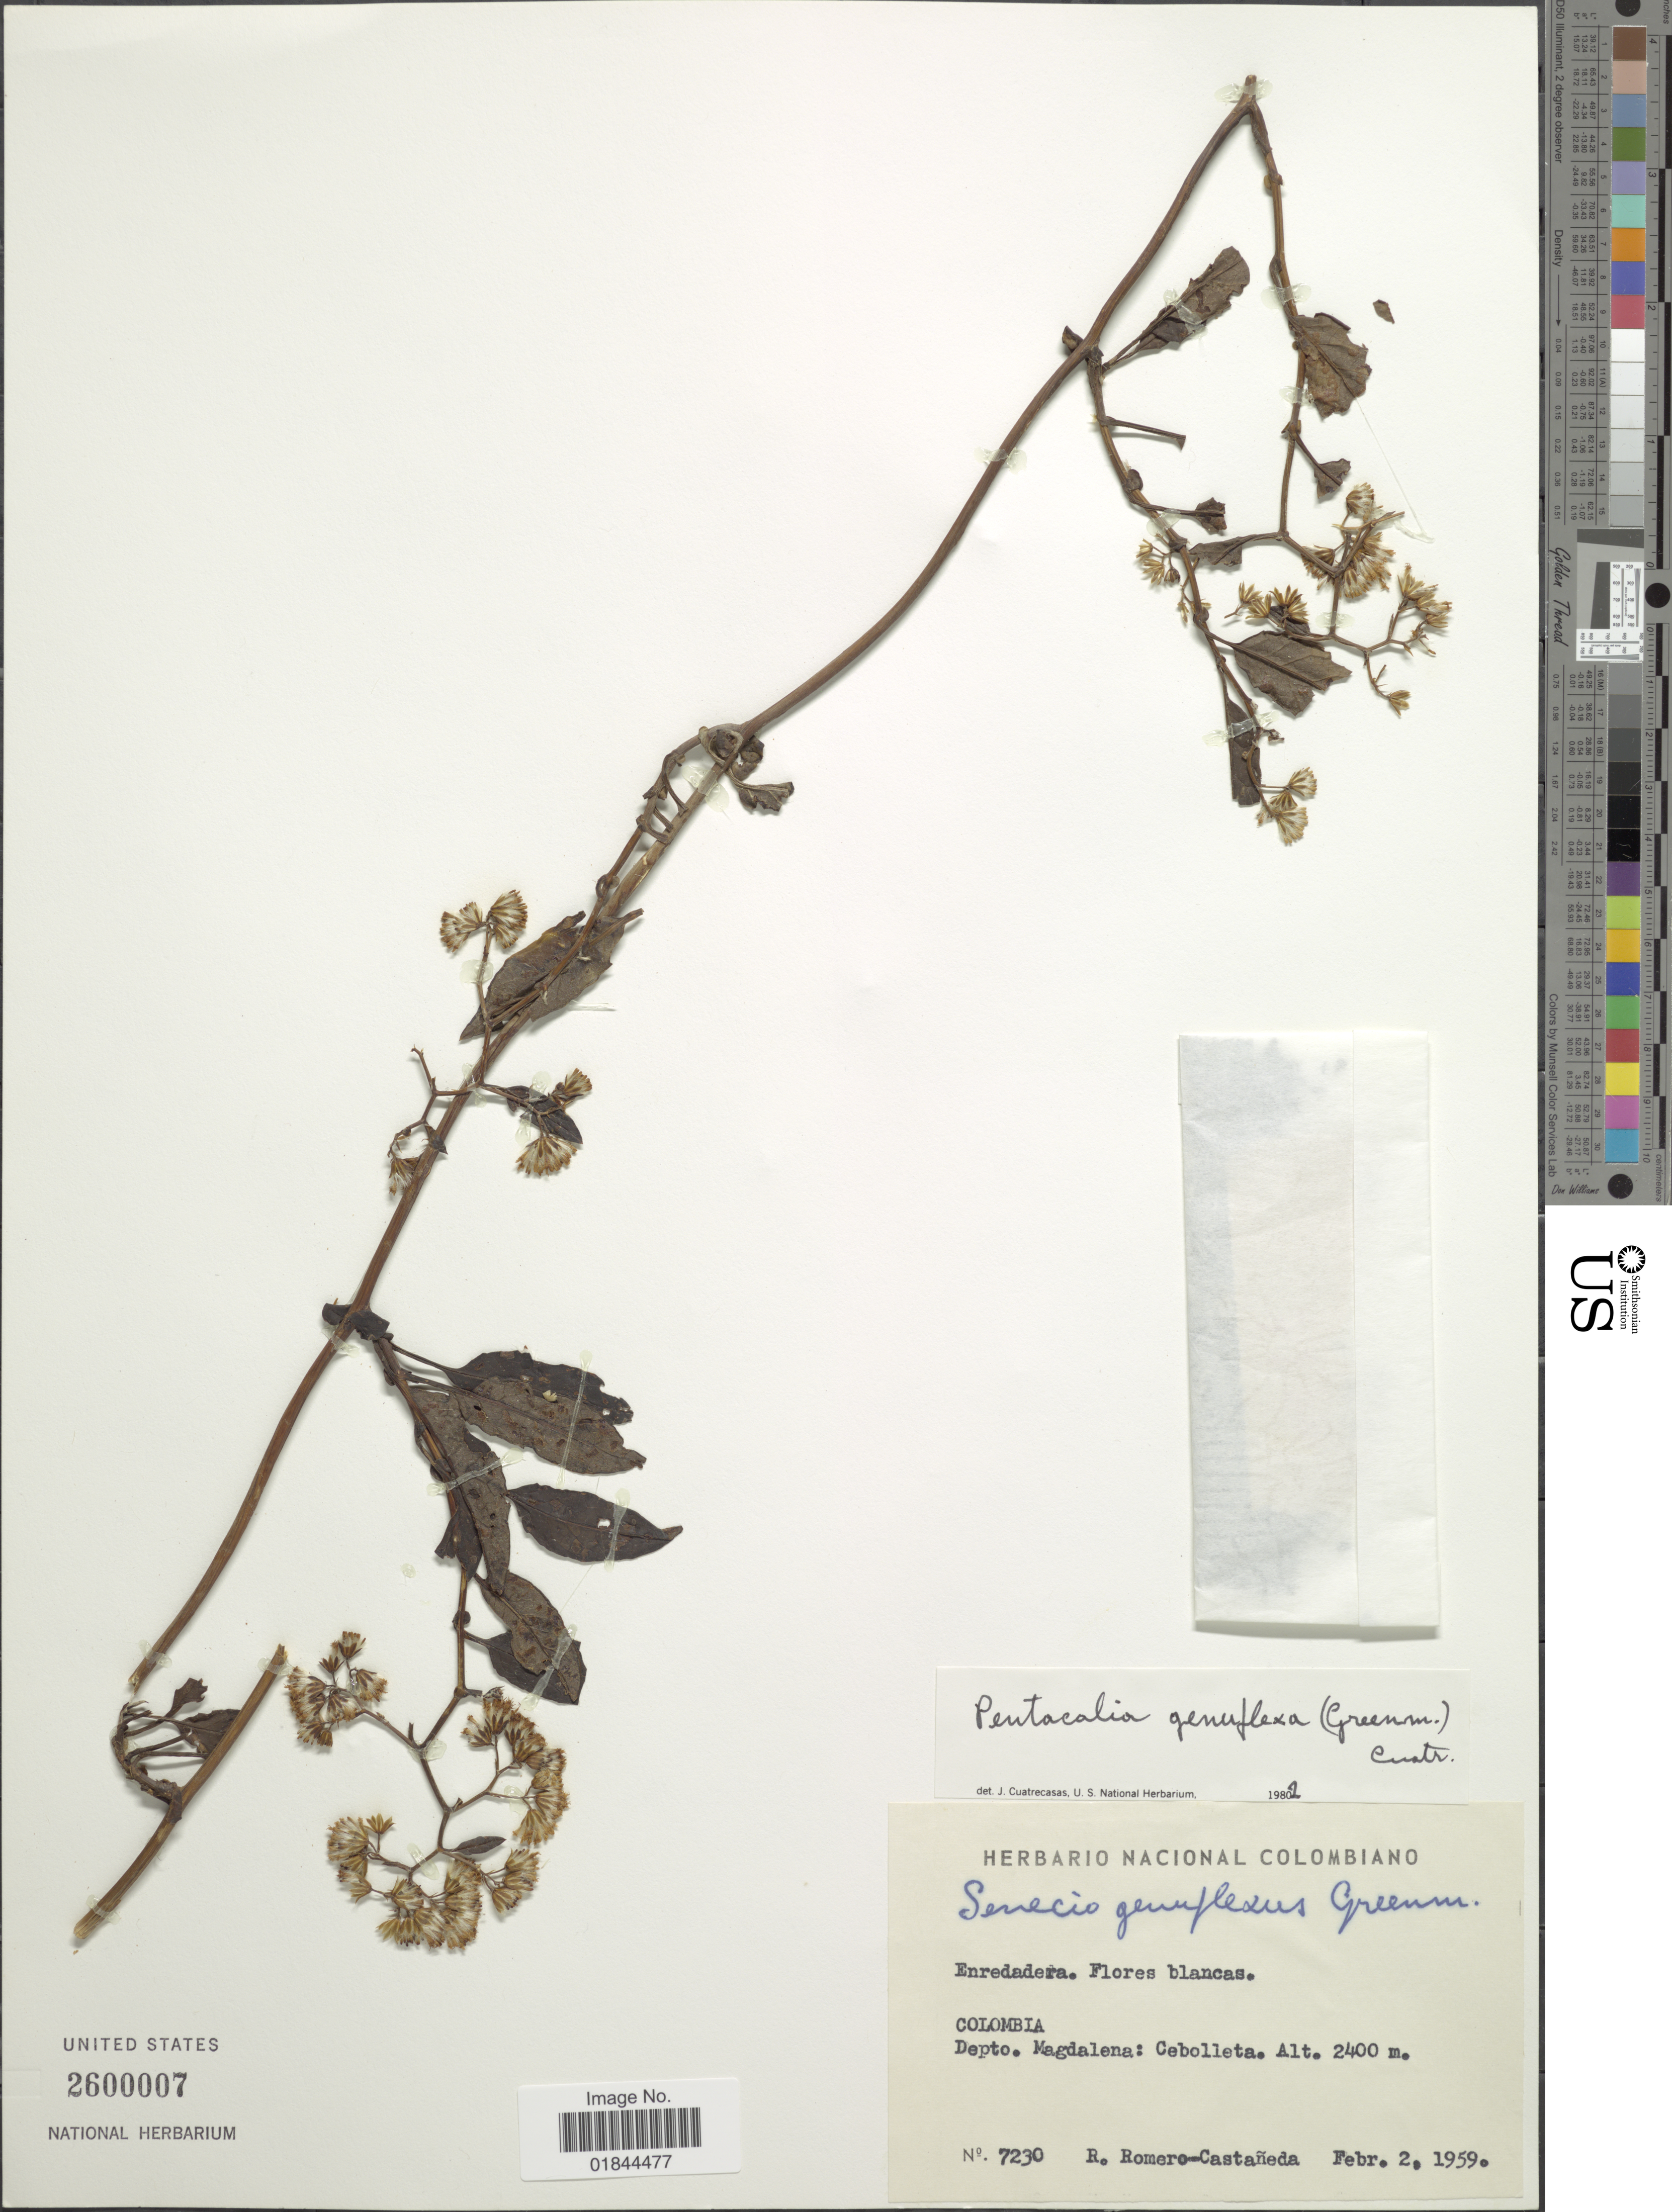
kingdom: Plantae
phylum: Tracheophyta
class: Magnoliopsida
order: Asterales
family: Asteraceae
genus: Pentacalia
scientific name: Pentacalia genuflexa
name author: (Greenm.) Cuatrec.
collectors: R. Romero Castañeda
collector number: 7230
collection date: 1959-02-02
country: Colombia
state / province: Magdalena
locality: Depto Magdalena: Cebolleta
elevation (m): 2400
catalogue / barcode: US 2600007